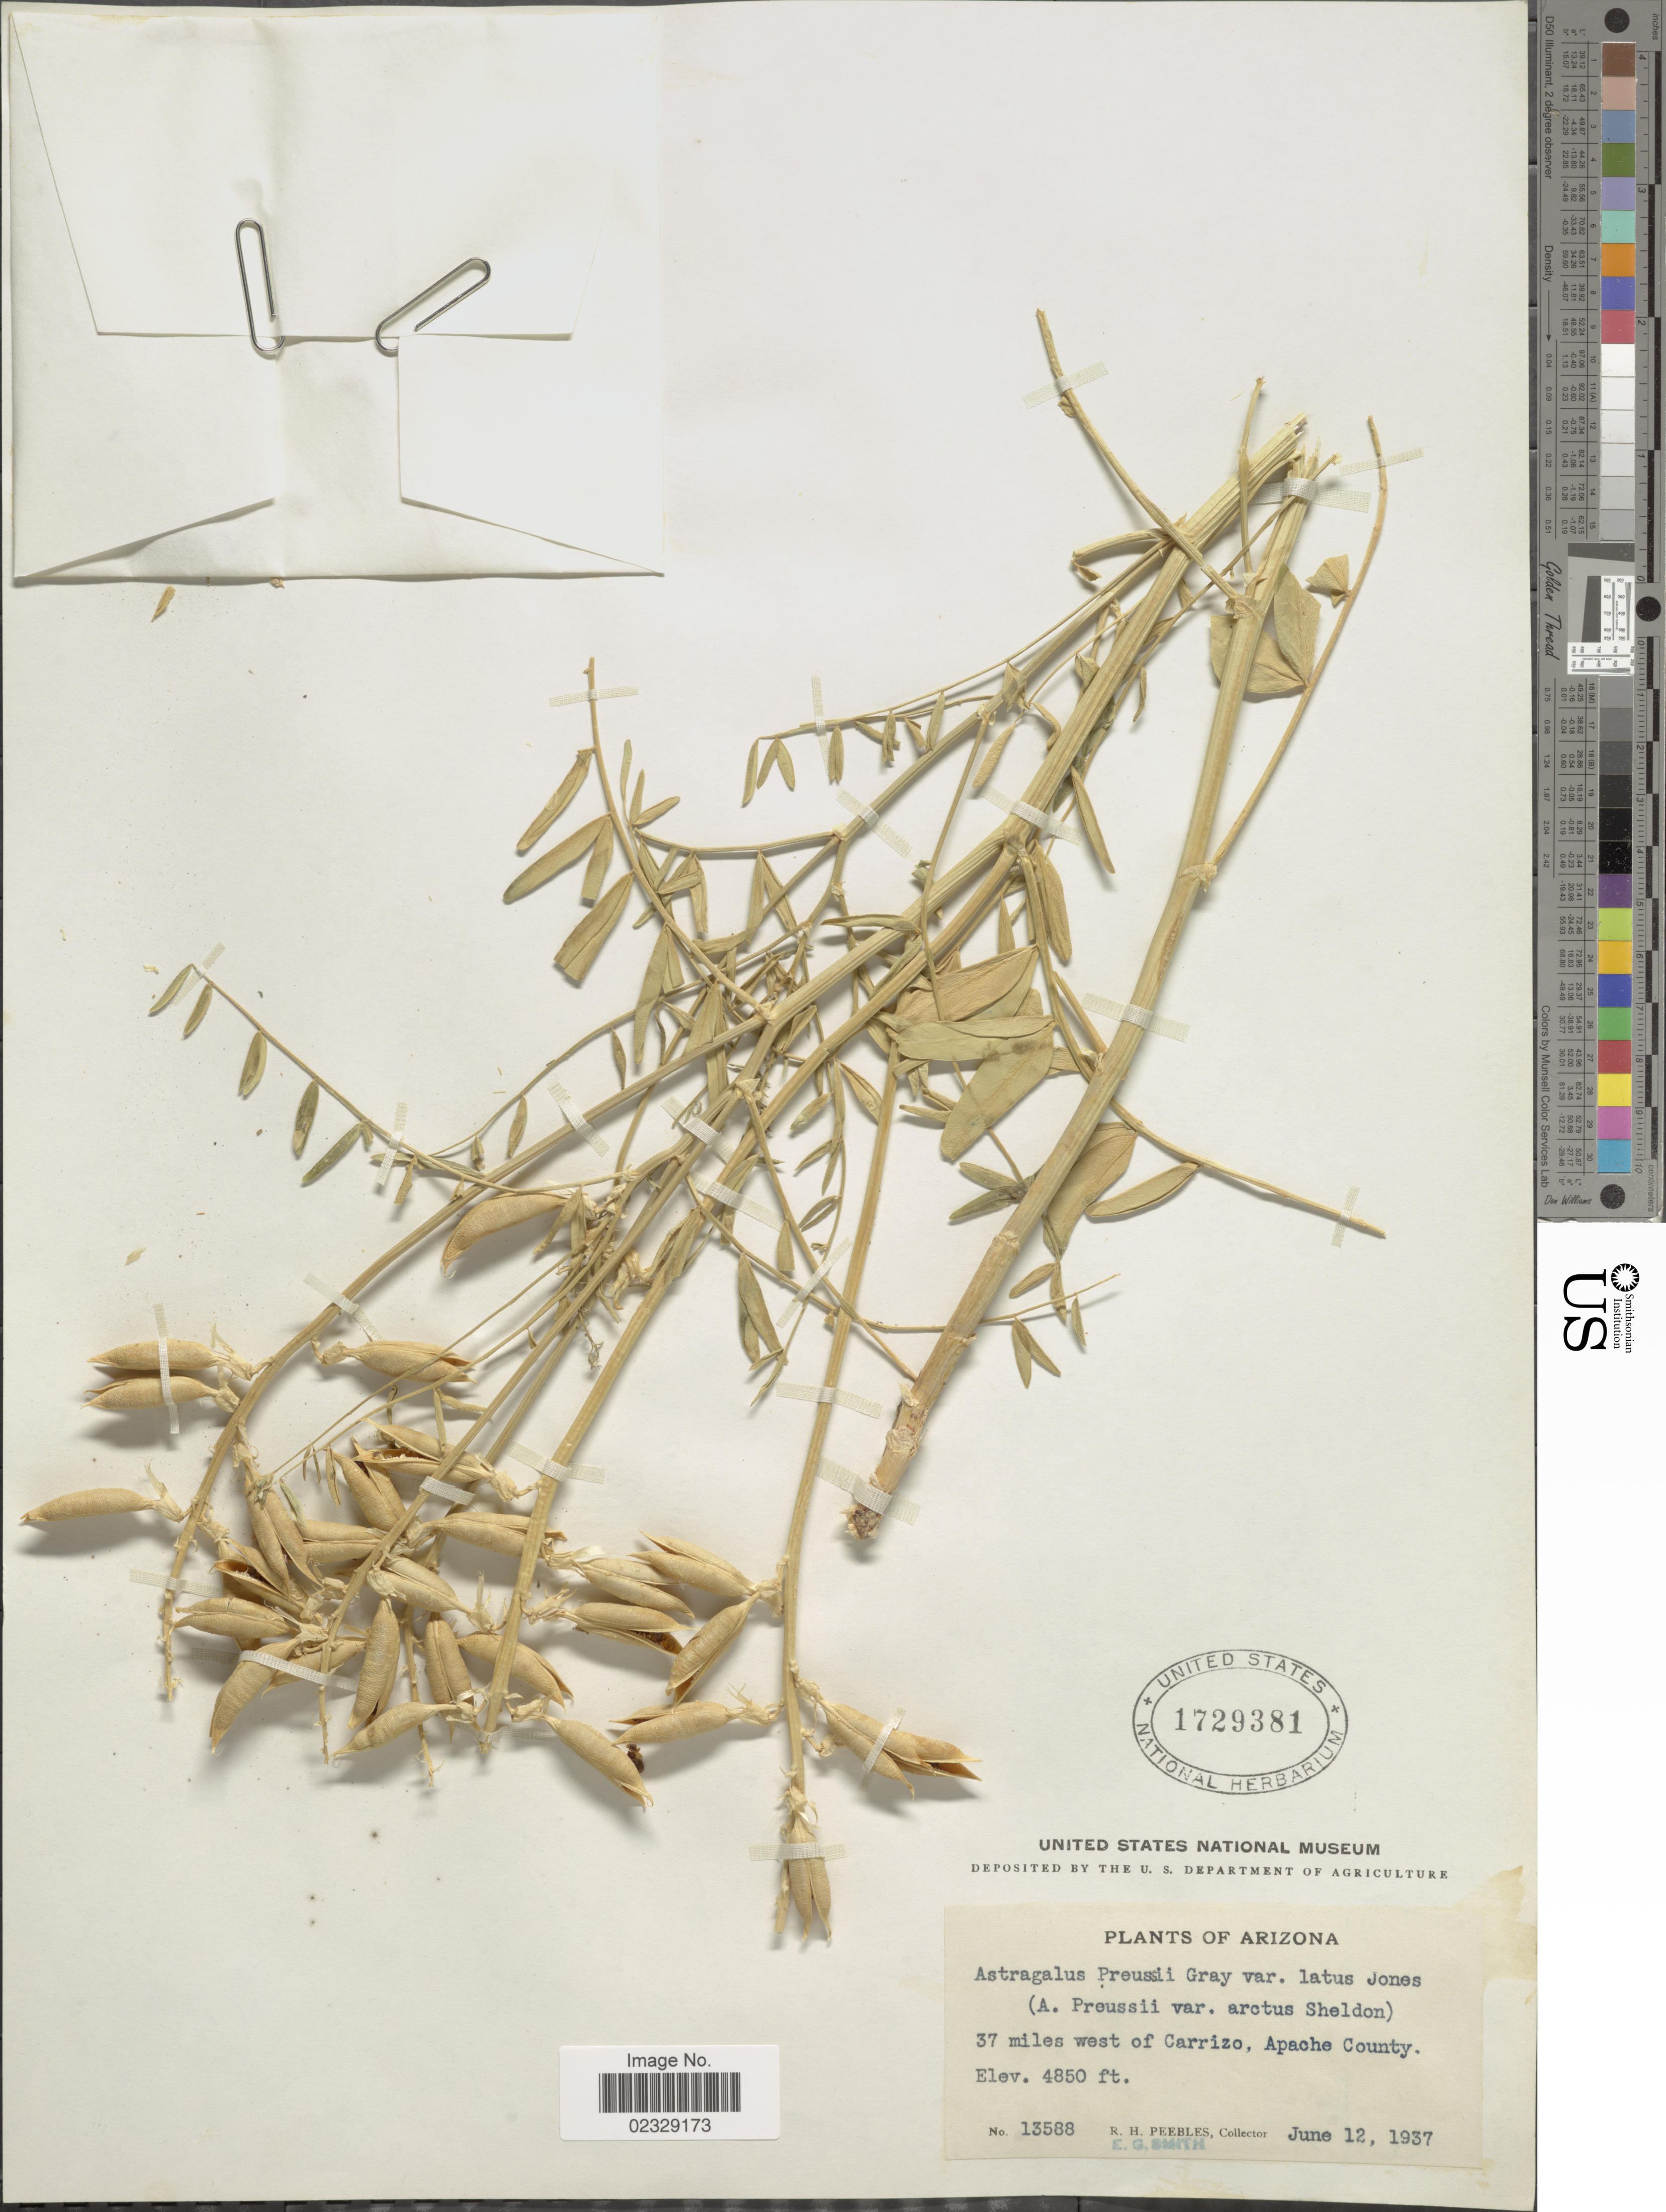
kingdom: Plantae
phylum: Tracheophyta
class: Magnoliopsida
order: Fabales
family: Fabaceae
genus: Astragalus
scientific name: Astragalus arctus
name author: (E. Sheld.) Tidestr.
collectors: R. H. Peebles & E. G. Smith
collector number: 13588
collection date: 1937-06-12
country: United States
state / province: Arizona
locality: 37 miles west of Carrizo, Apache County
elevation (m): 1478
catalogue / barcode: US 1729381